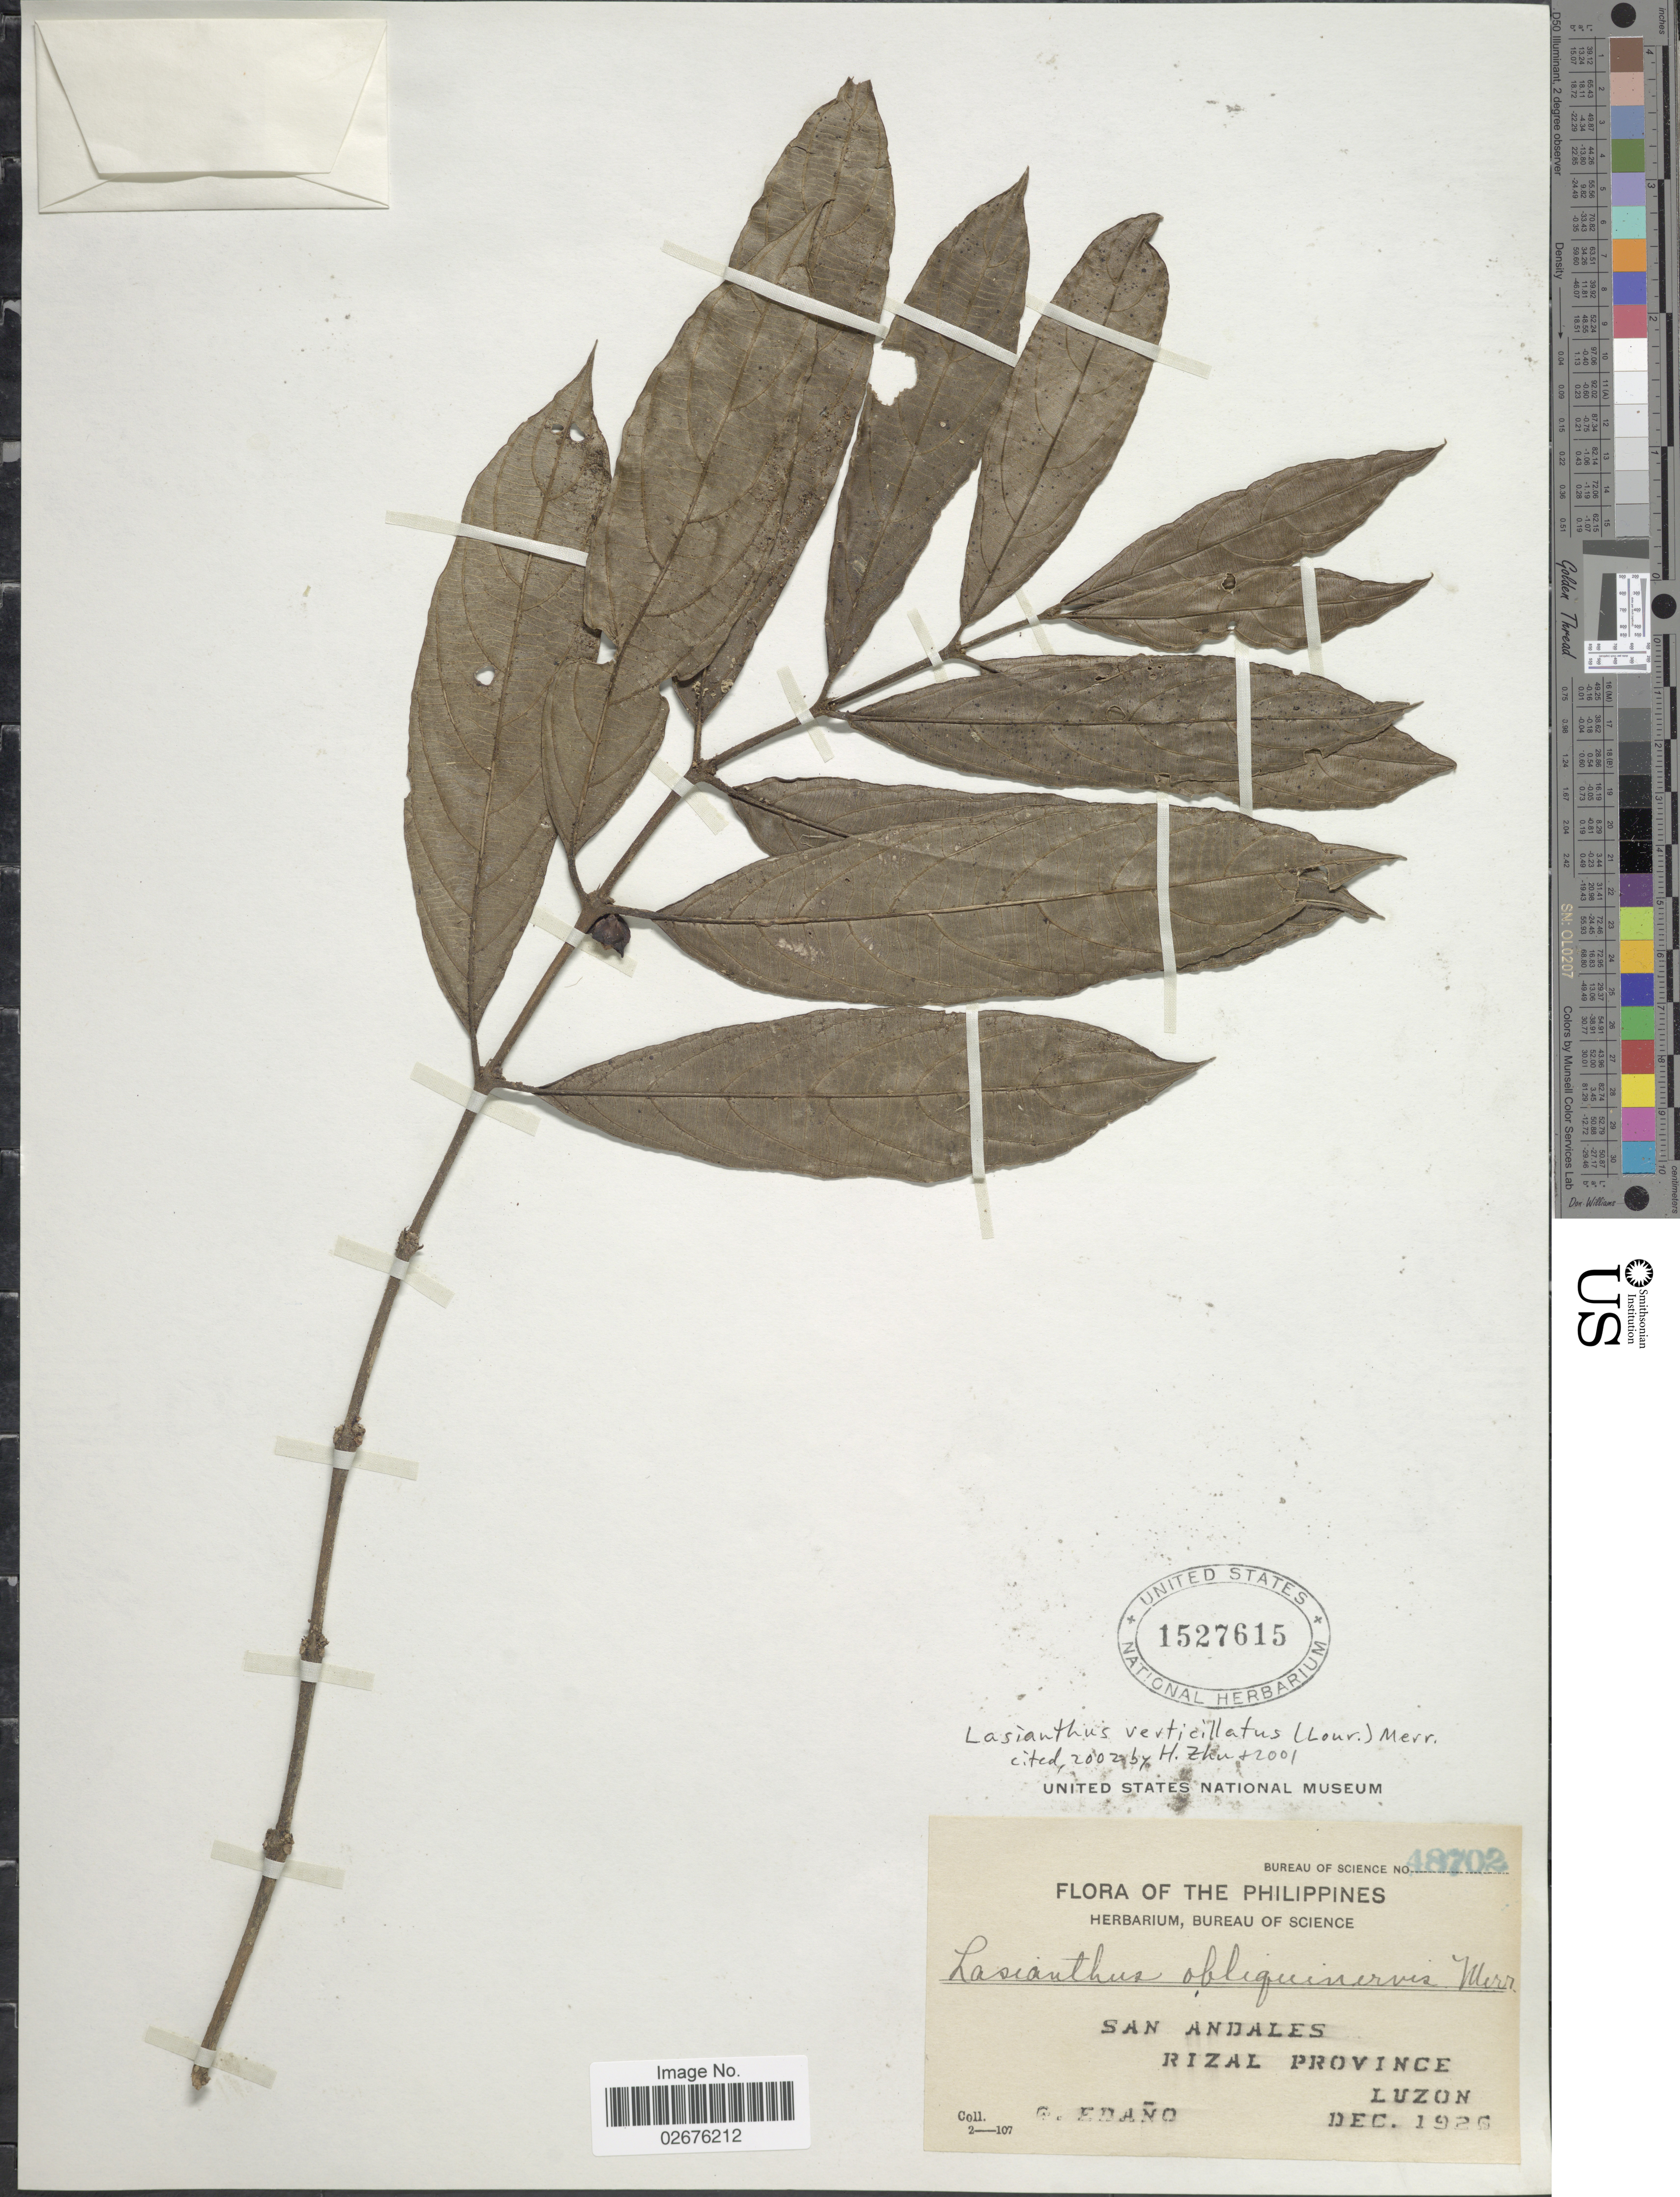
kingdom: Plantae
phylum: Tracheophyta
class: Magnoliopsida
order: Gentianales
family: Rubiaceae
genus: Lasianthus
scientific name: Lasianthus verticillatus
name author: (Lour.) Merr.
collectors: G. Edaño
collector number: Bureau of Science 48702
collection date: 1926-12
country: Philippines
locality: San Andales, Rizal Province, Luzon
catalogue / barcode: US 1527615